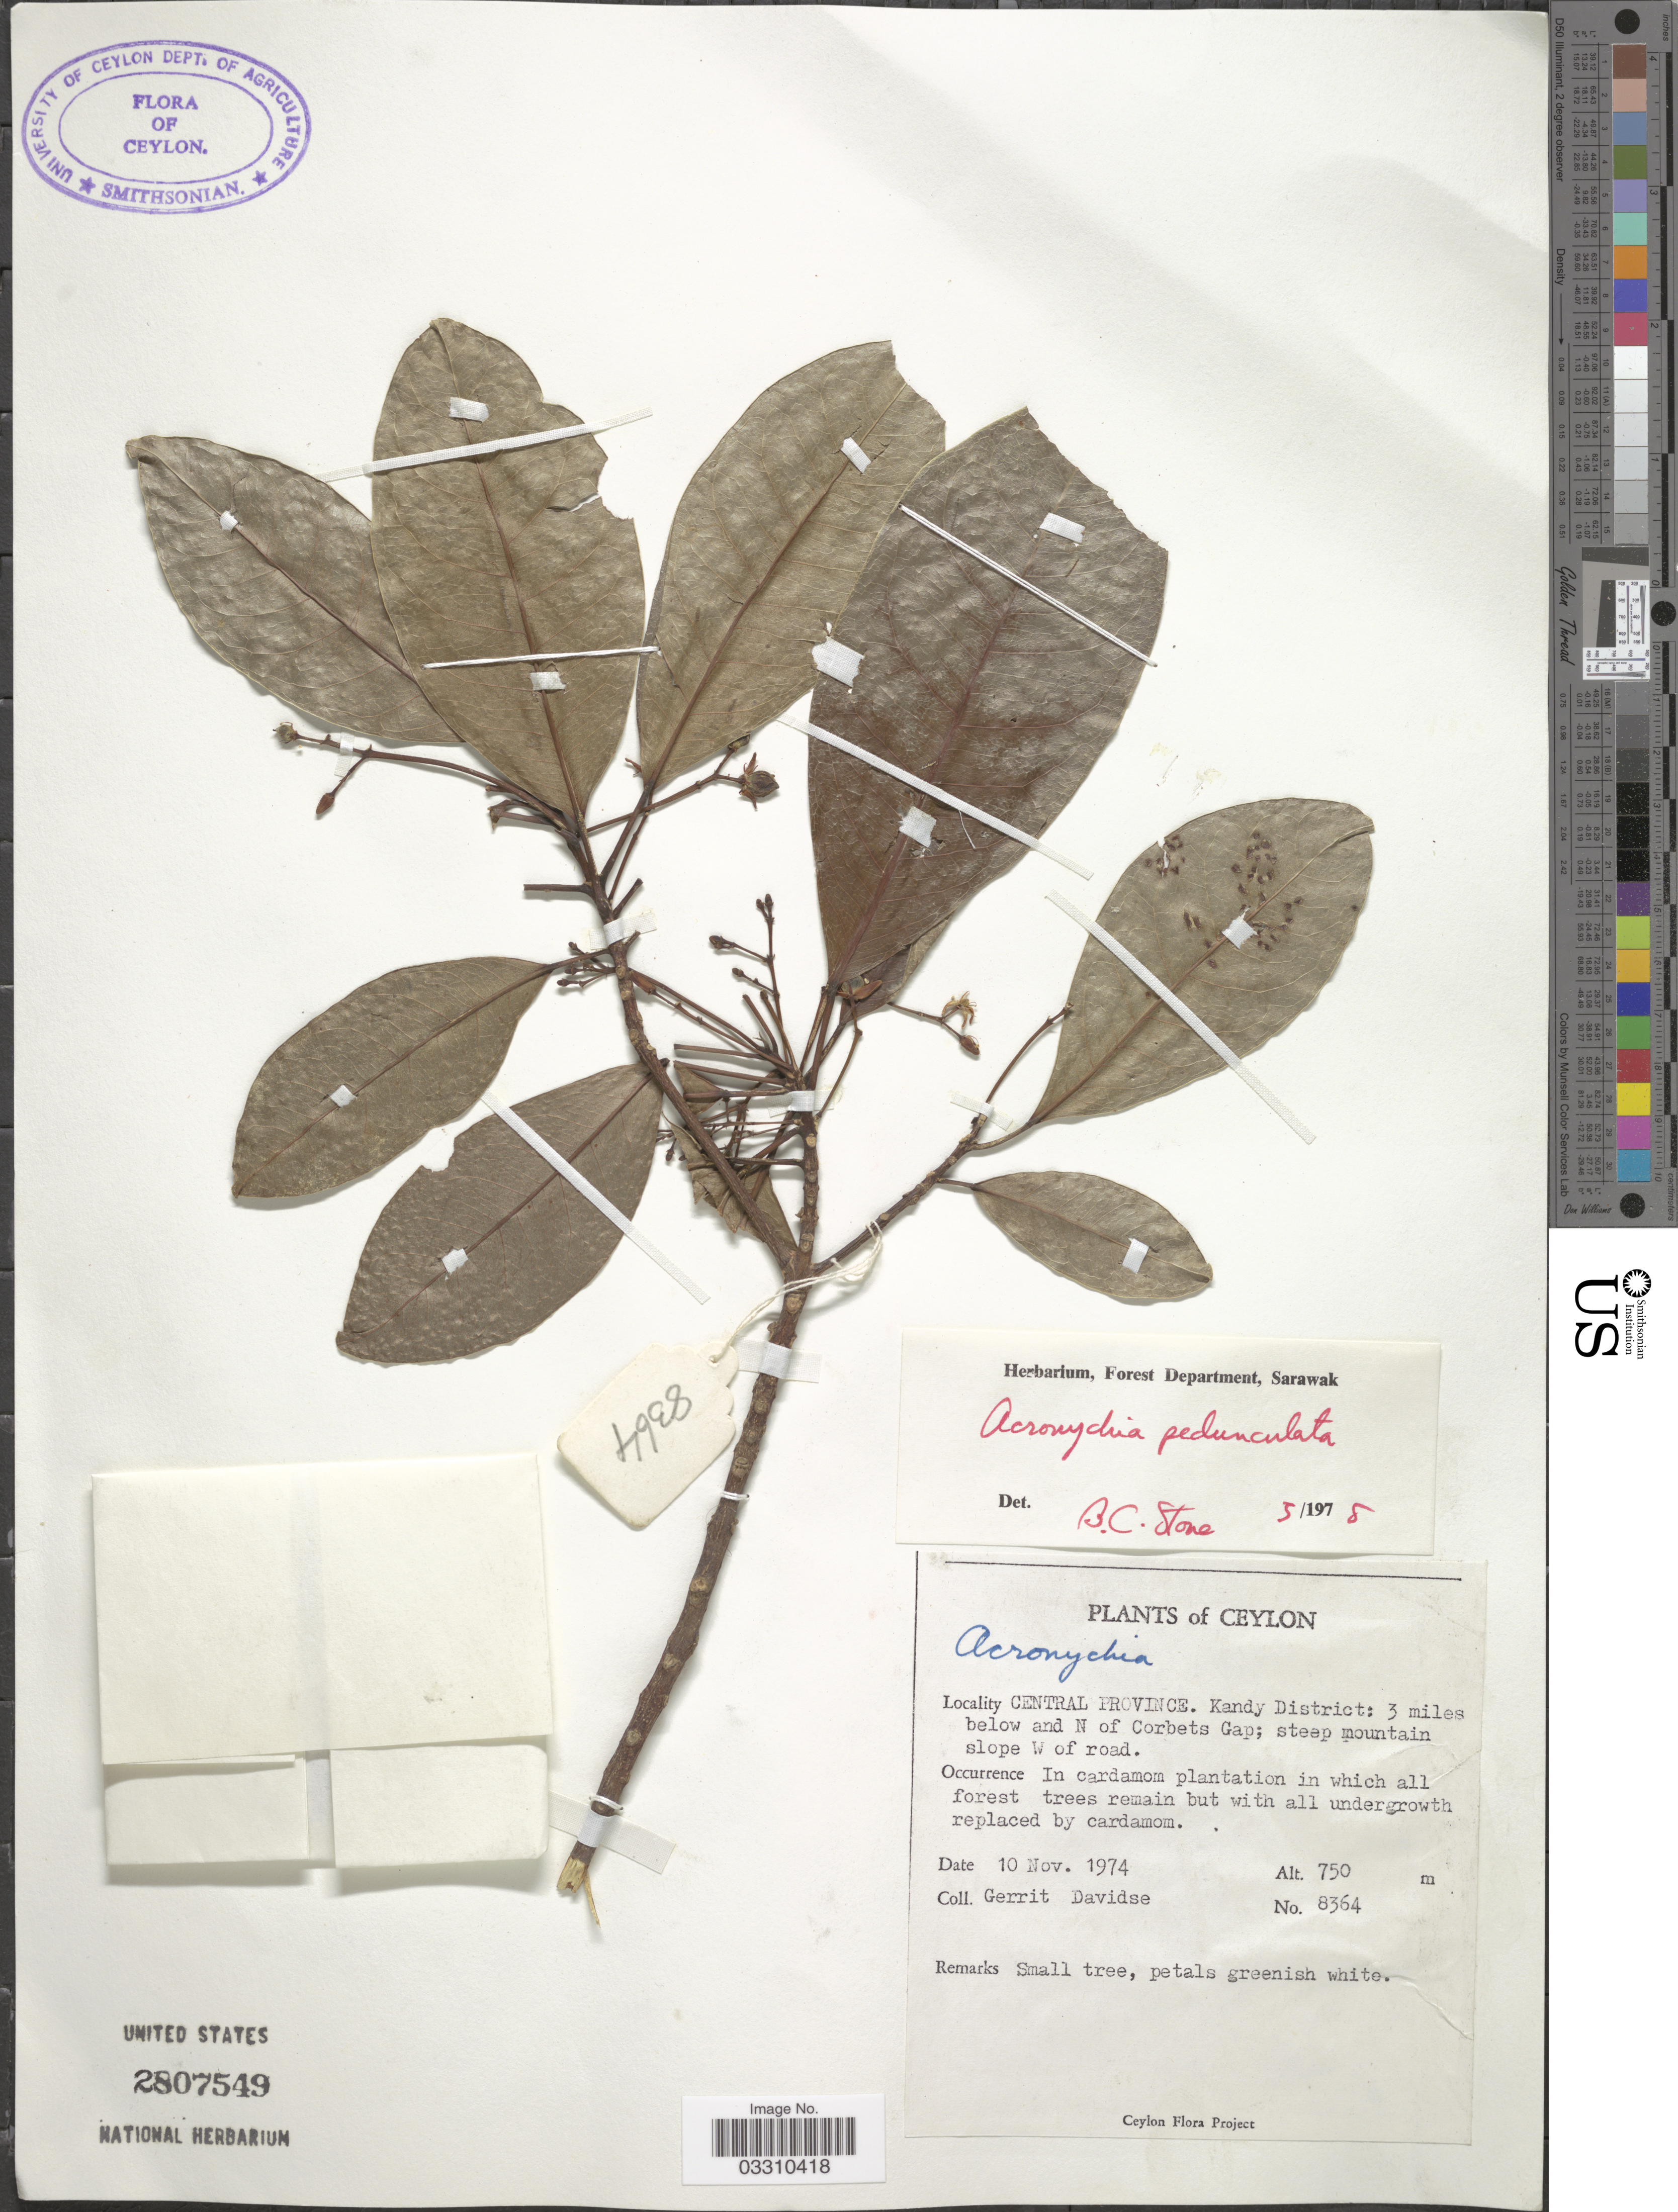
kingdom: Plantae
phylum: Tracheophyta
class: Magnoliopsida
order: Sapindales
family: Rutaceae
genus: Acronychia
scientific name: Acronychia pedunculata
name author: (L.) Miq.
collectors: G. Davidse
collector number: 8364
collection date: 1974-11-10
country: Sri Lanka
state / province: Central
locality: Ceylon, Kandy District: 3 miles below and N of Corbets Gap; steep mountain slope W of road.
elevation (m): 750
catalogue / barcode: US 2807549